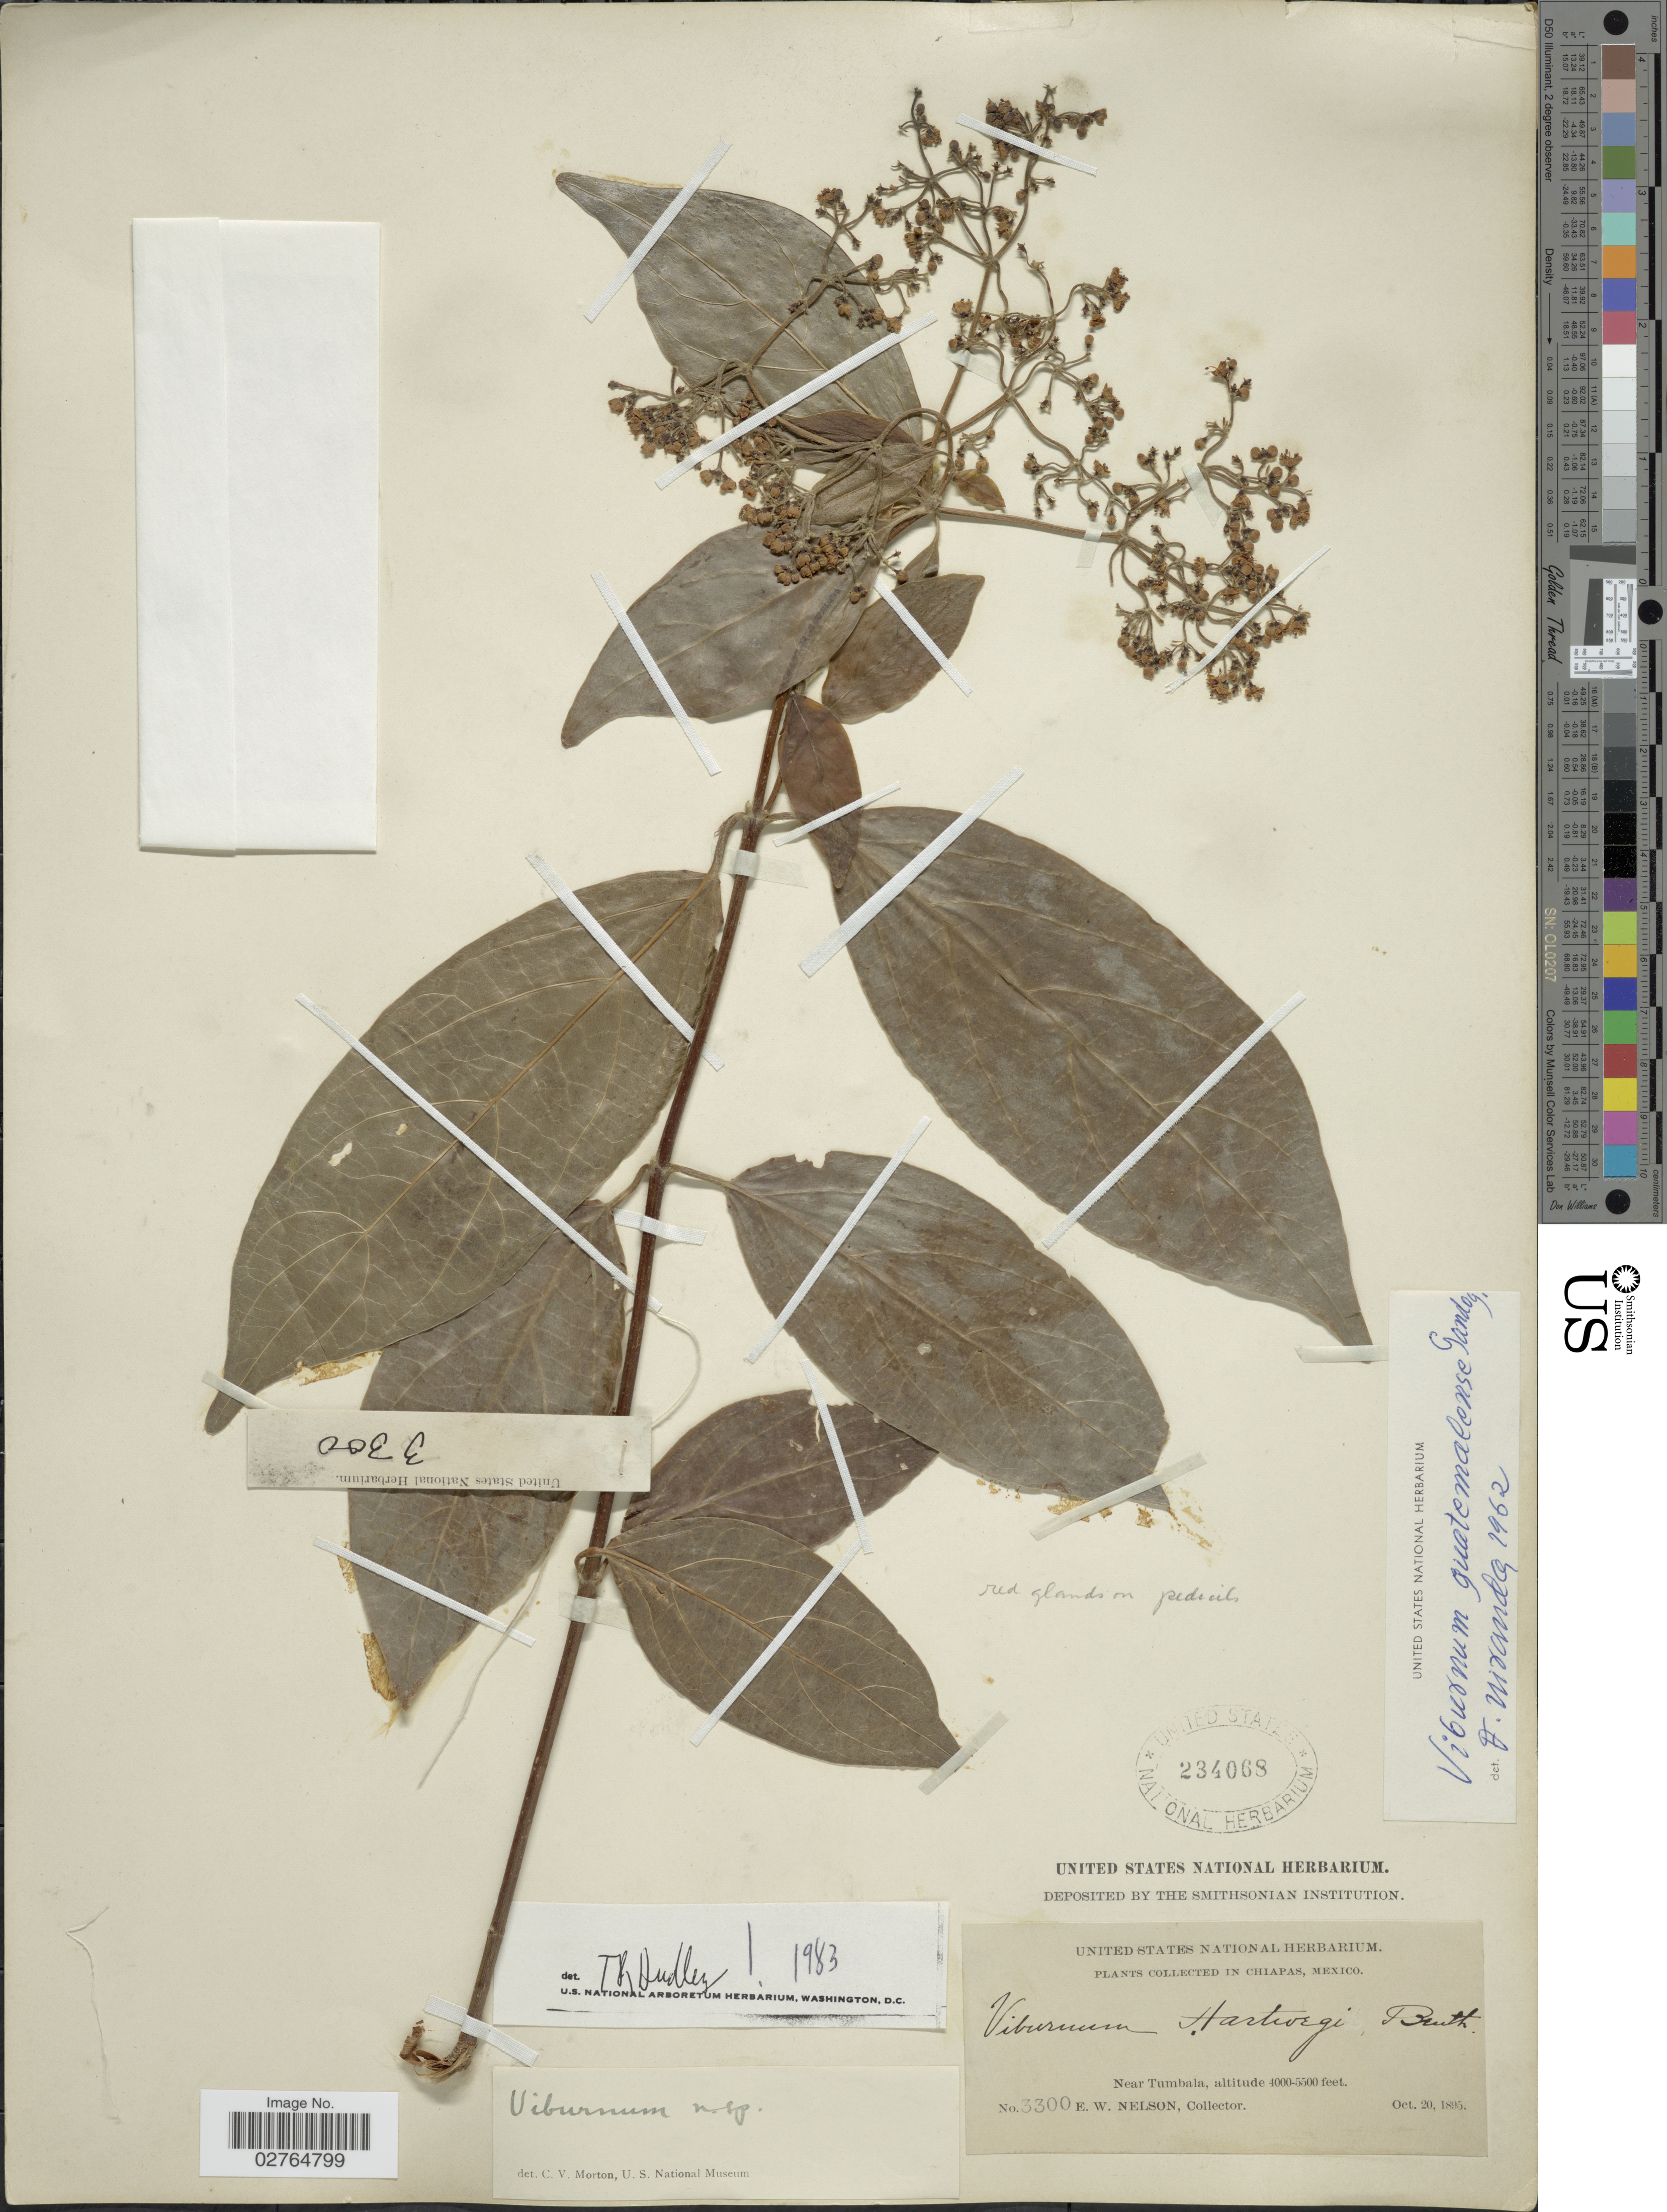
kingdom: Plantae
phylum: Tracheophyta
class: Magnoliopsida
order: Dipsacales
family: Viburnaceae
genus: Viburnum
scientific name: Viburnum hartwegii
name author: Benth.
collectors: E. W. Nelson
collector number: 3300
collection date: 1895-10-20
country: Mexico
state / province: Chiapas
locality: Near Tumbala.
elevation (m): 1219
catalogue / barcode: US 234068